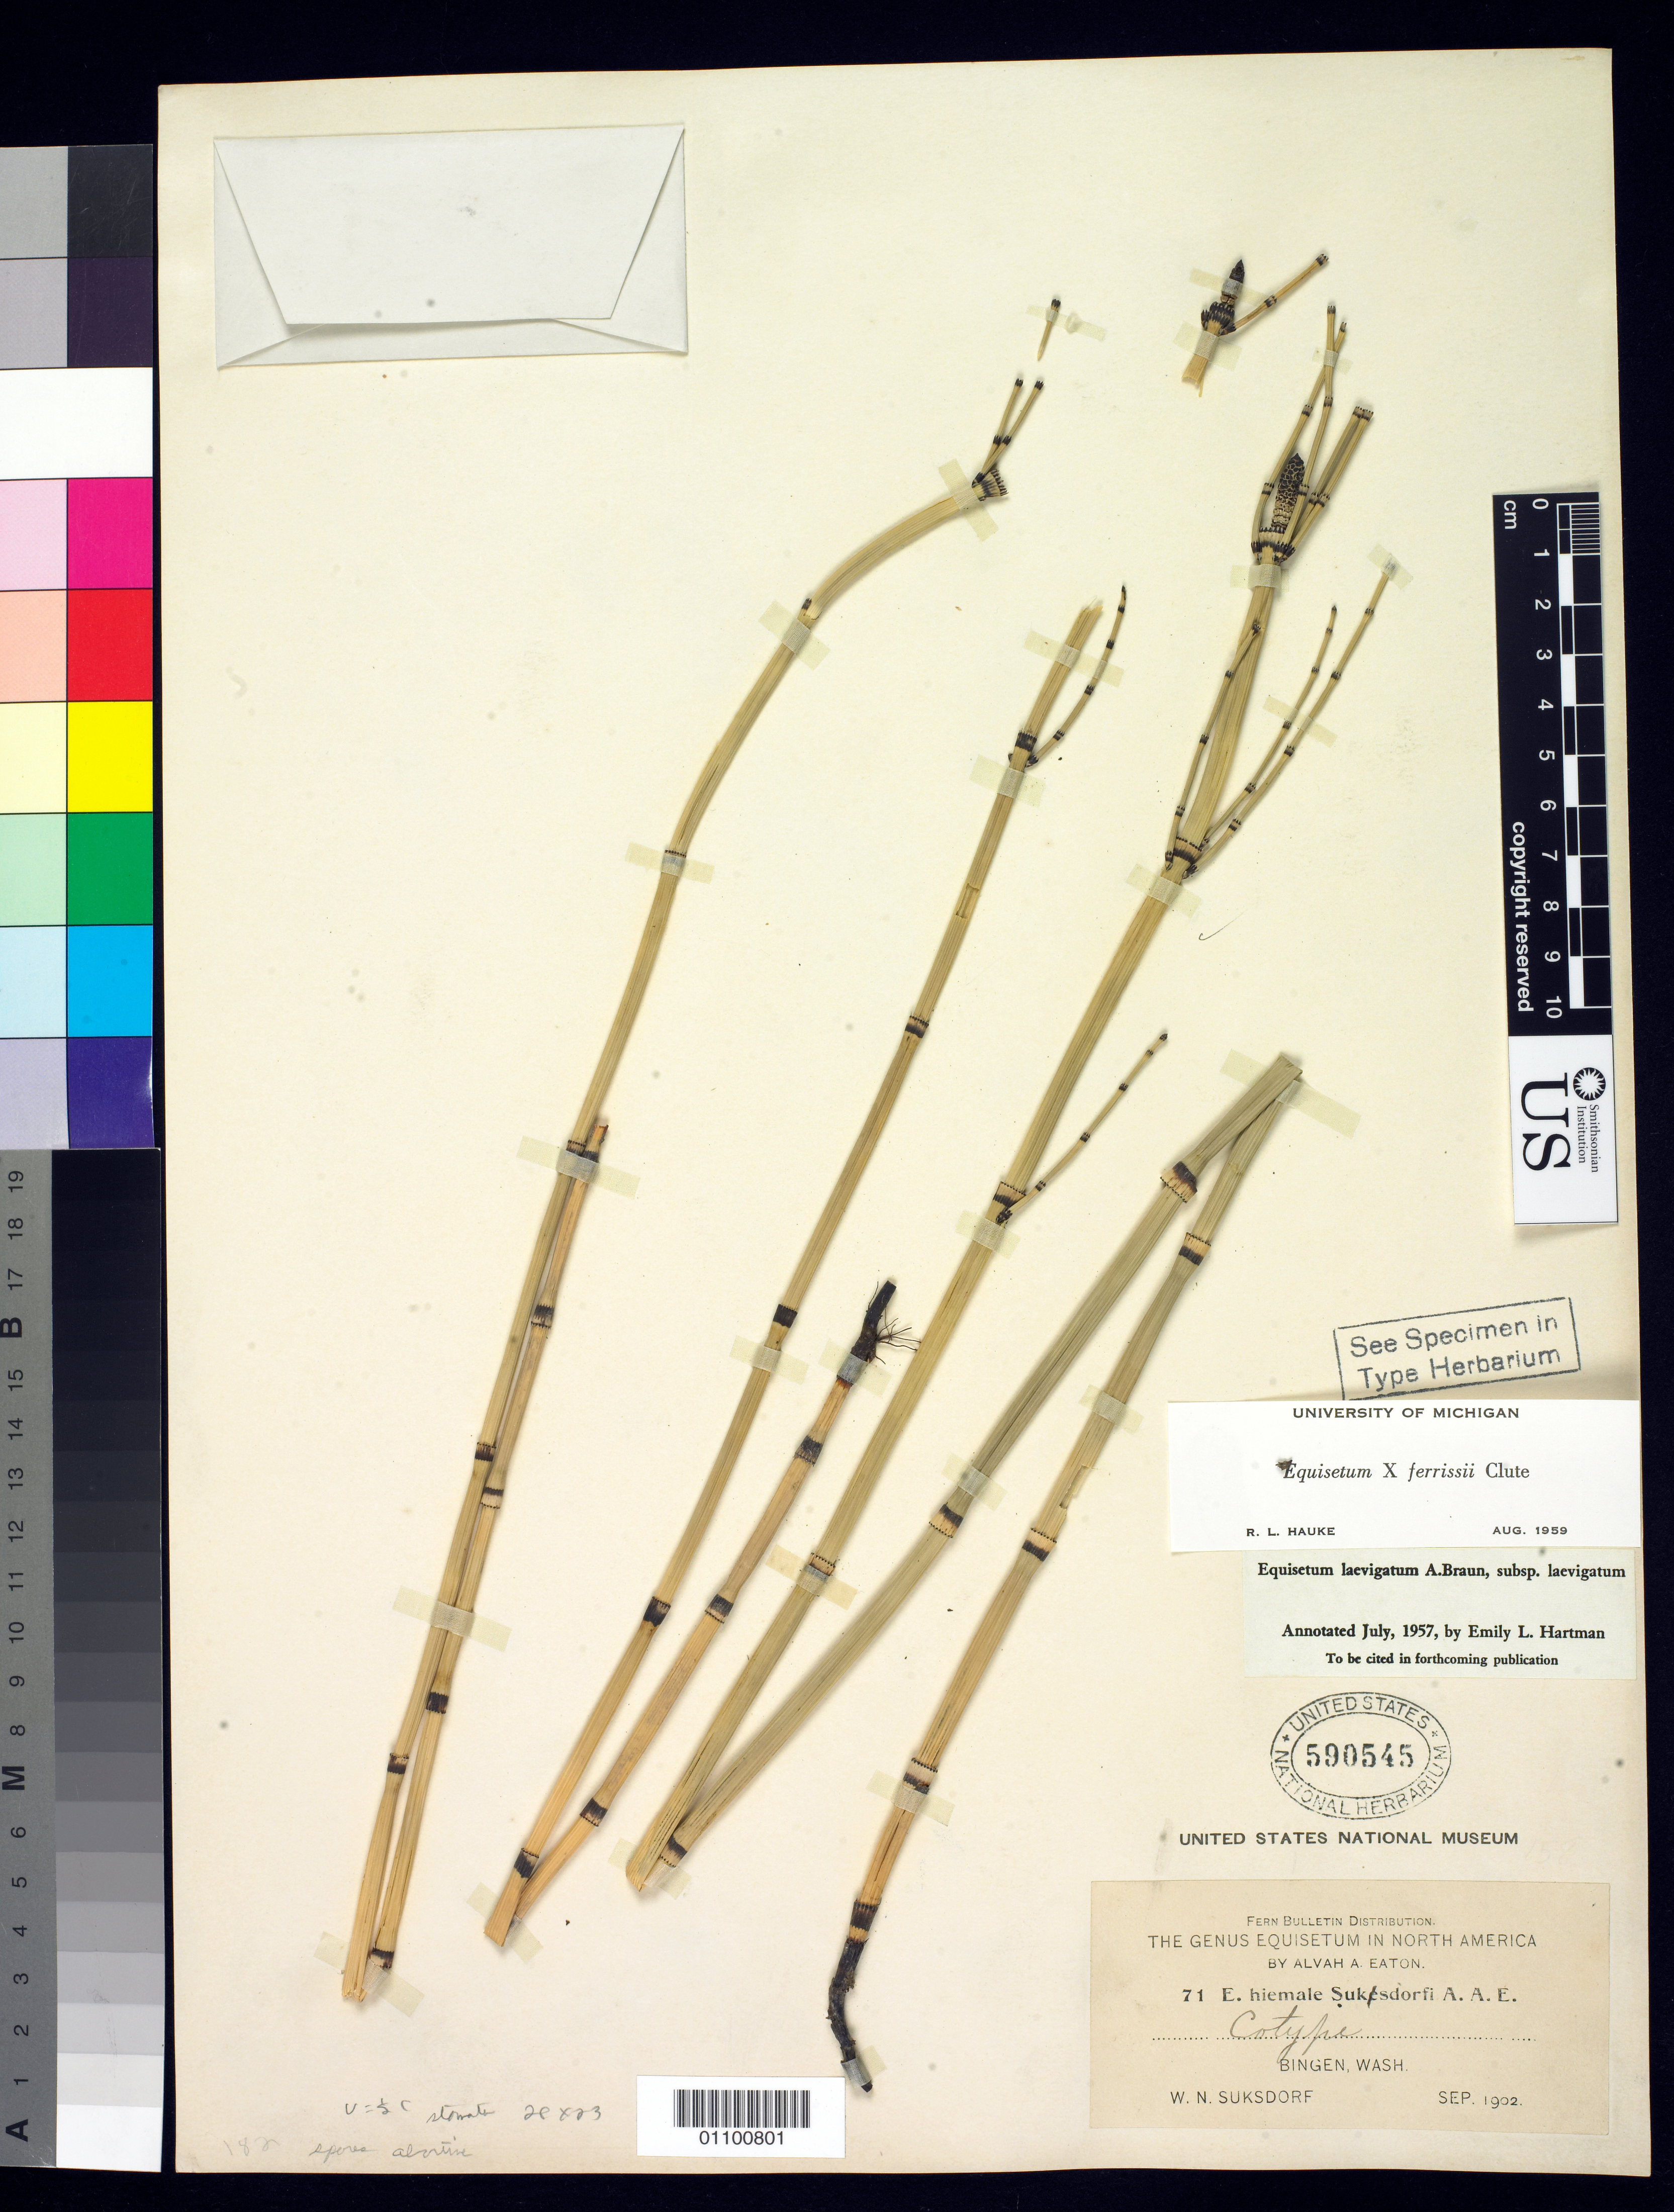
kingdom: Plantae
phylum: Tracheophyta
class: Polypodiopsida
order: Equisetales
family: Equisetaceae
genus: Equisetum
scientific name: Equisetum hyemale var. suksdorfii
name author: A.A. Eaton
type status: Isotype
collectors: W. N. Suksdorf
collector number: Eaton Equiset. Distr. 71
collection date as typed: Sep 1902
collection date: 1902-09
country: United States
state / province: Washington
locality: Bingen.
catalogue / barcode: US 590545